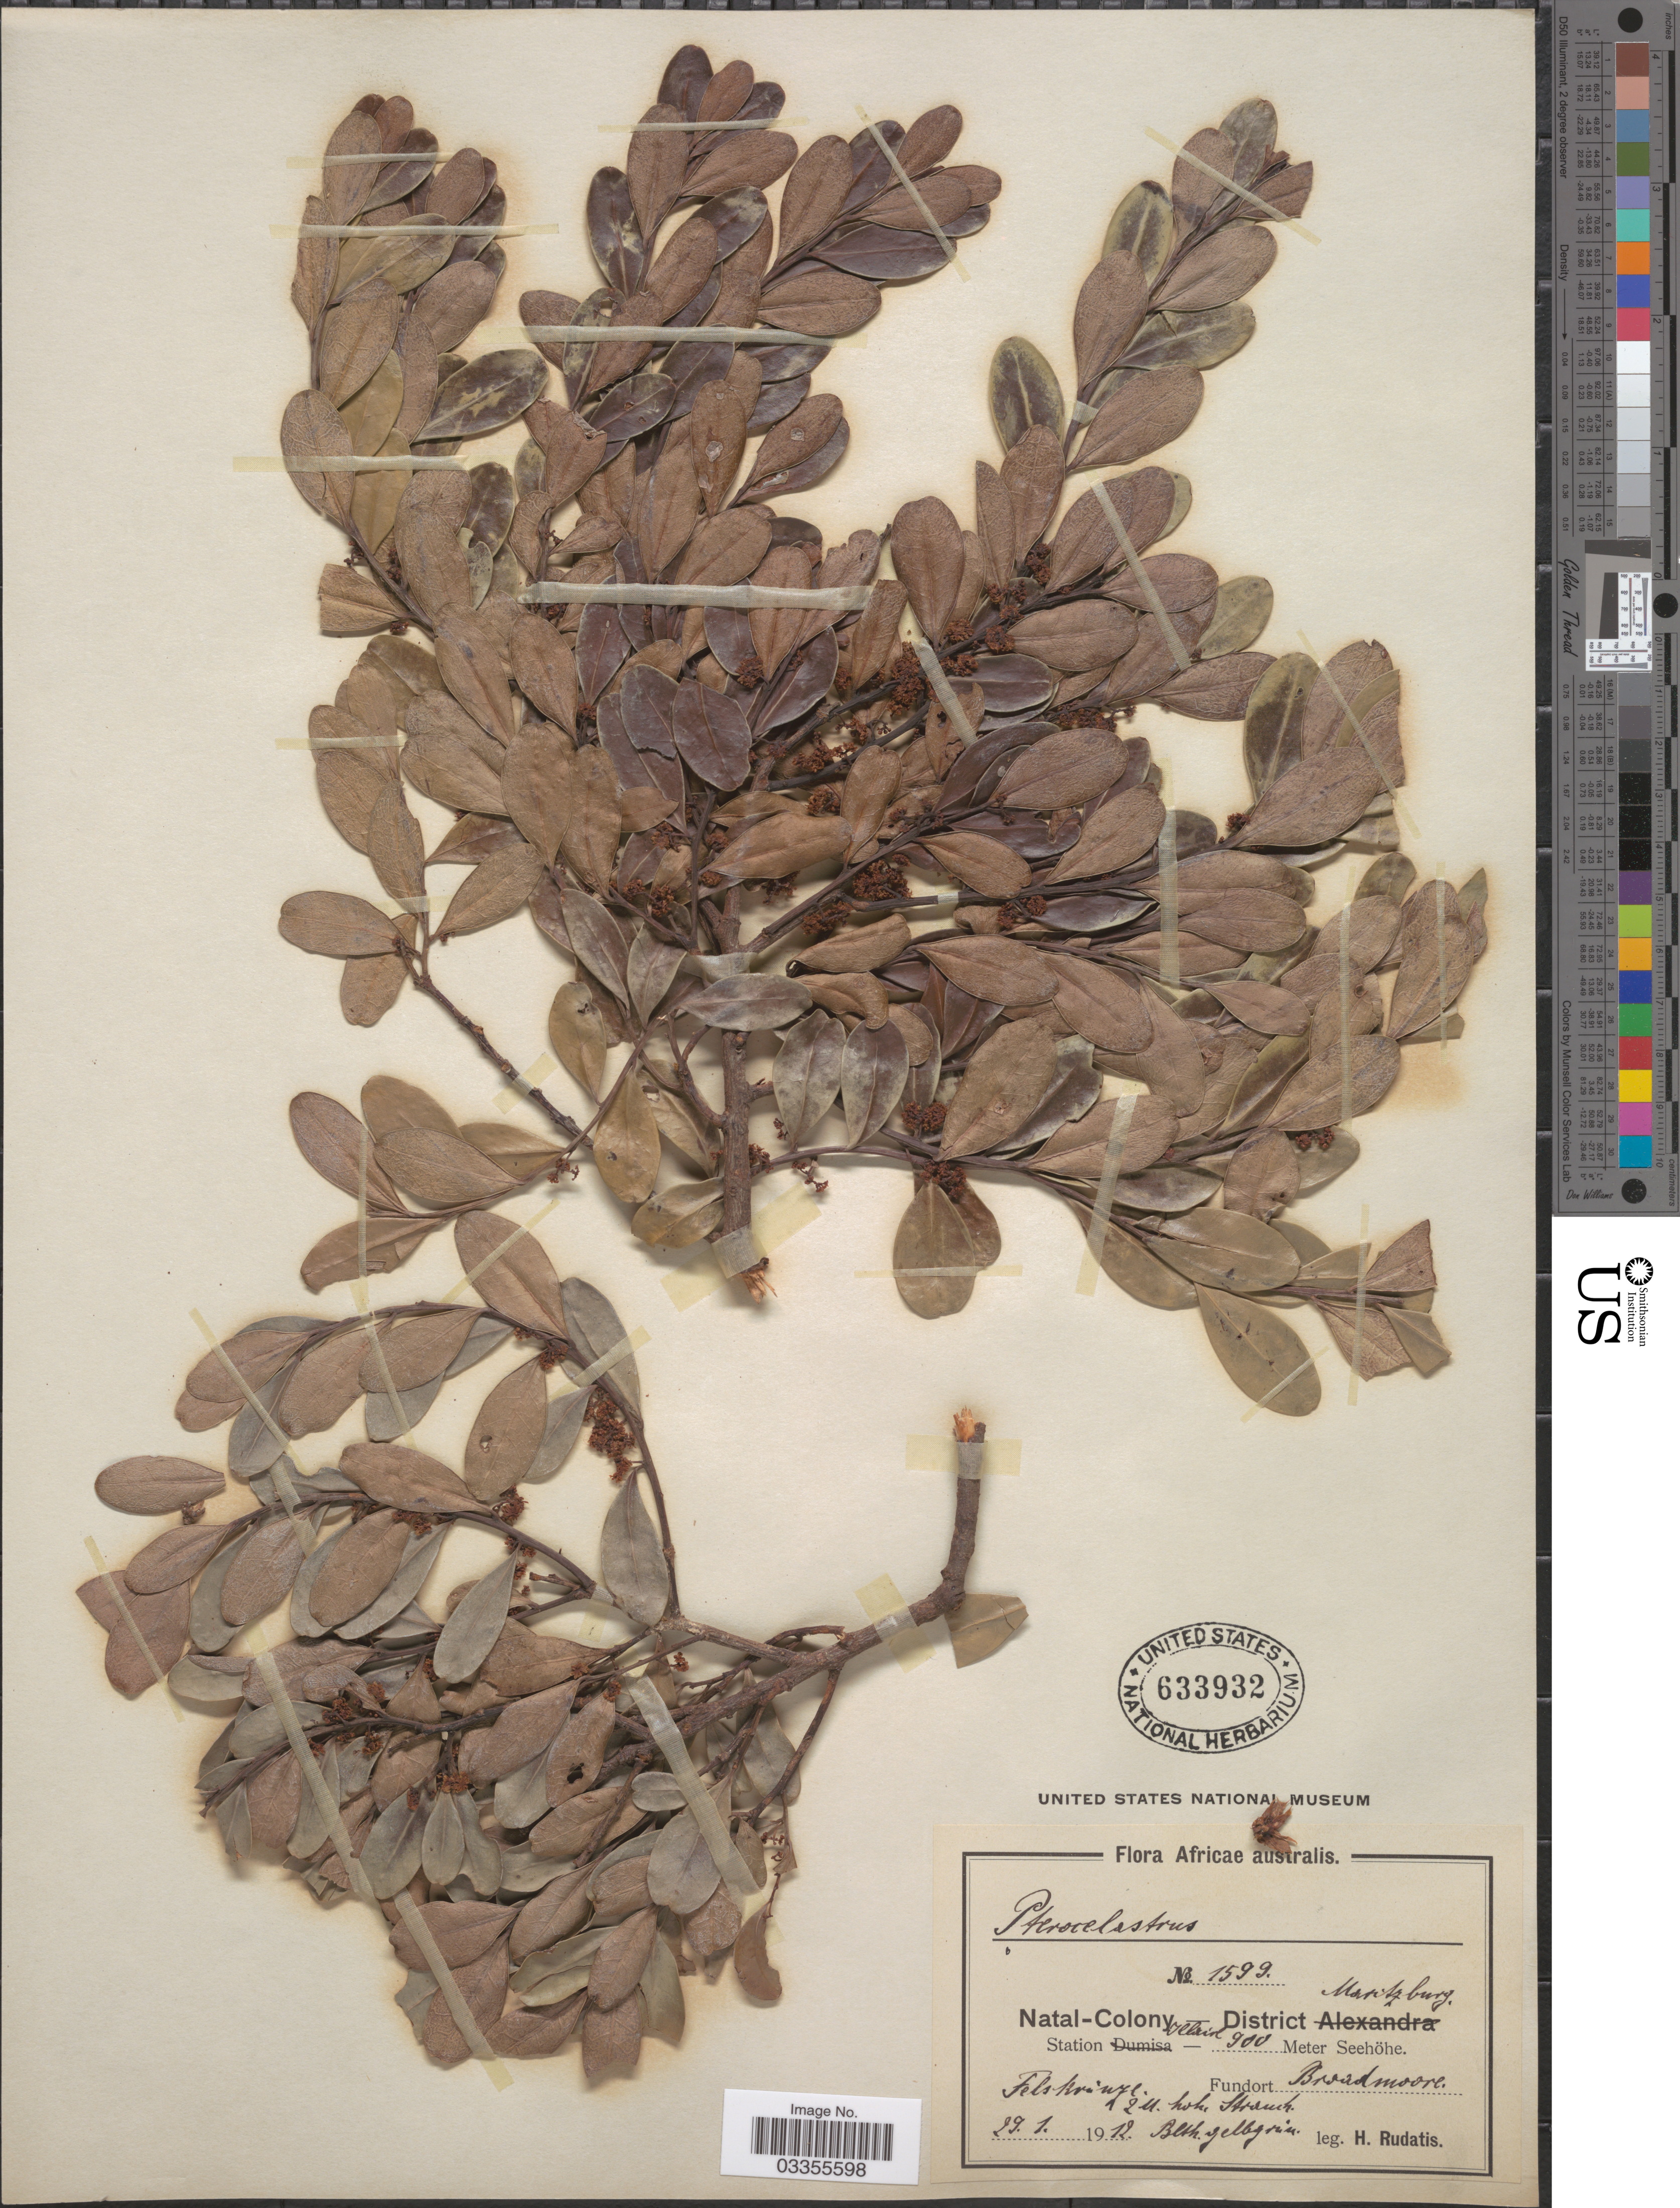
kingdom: Plantae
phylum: Tracheophyta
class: Magnoliopsida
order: Celastrales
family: Celastraceae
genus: Pterocelastrus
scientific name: Pterocelastrus sp.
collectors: H. Rudatis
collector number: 1599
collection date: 1912-01-29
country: South Africa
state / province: KwaZulu-Natal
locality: Africae australis. Natal-Colony. District Maritzburg. Station Illaire. Fundort Broadmoore. Felskrinze.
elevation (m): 900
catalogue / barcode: US 633932